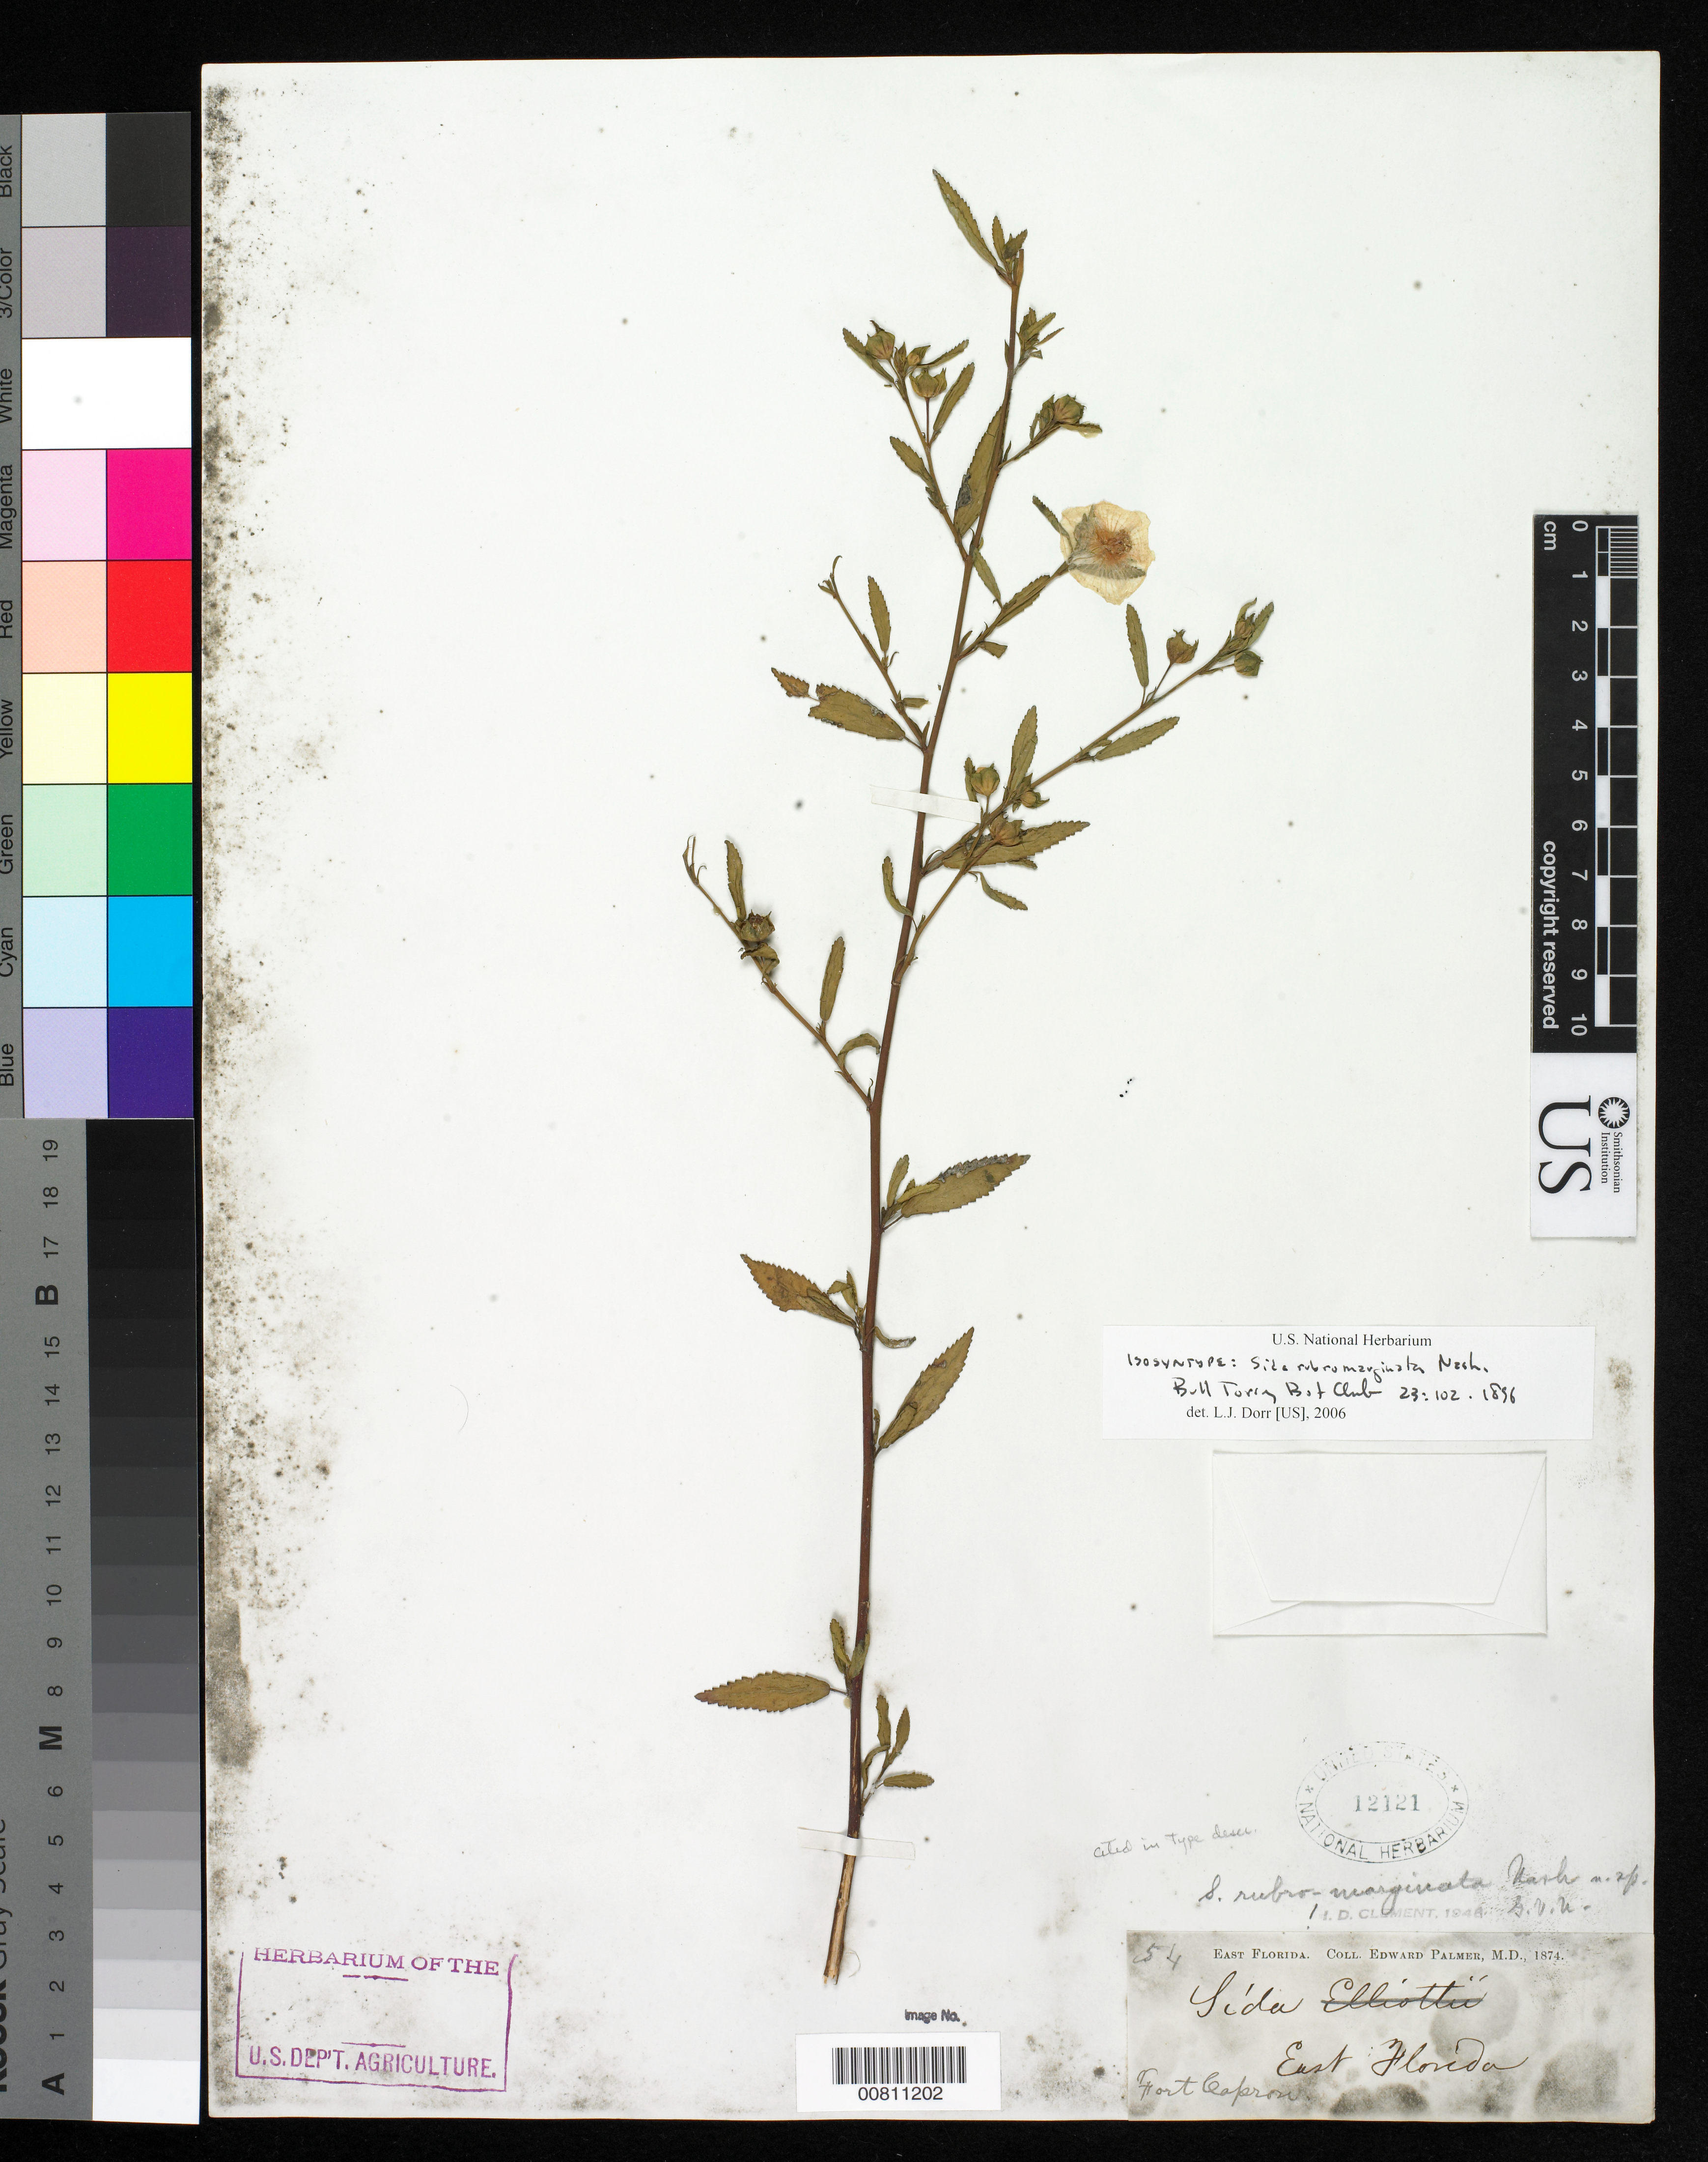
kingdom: Plantae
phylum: Tracheophyta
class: Magnoliopsida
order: Malvales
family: Malvaceae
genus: Sida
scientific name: Sida rubromarginata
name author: Nash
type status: Isosyntype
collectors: E. Palmer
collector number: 54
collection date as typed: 1874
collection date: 1874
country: United States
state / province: Florida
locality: East Florida, Fort Capron.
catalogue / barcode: US 12121